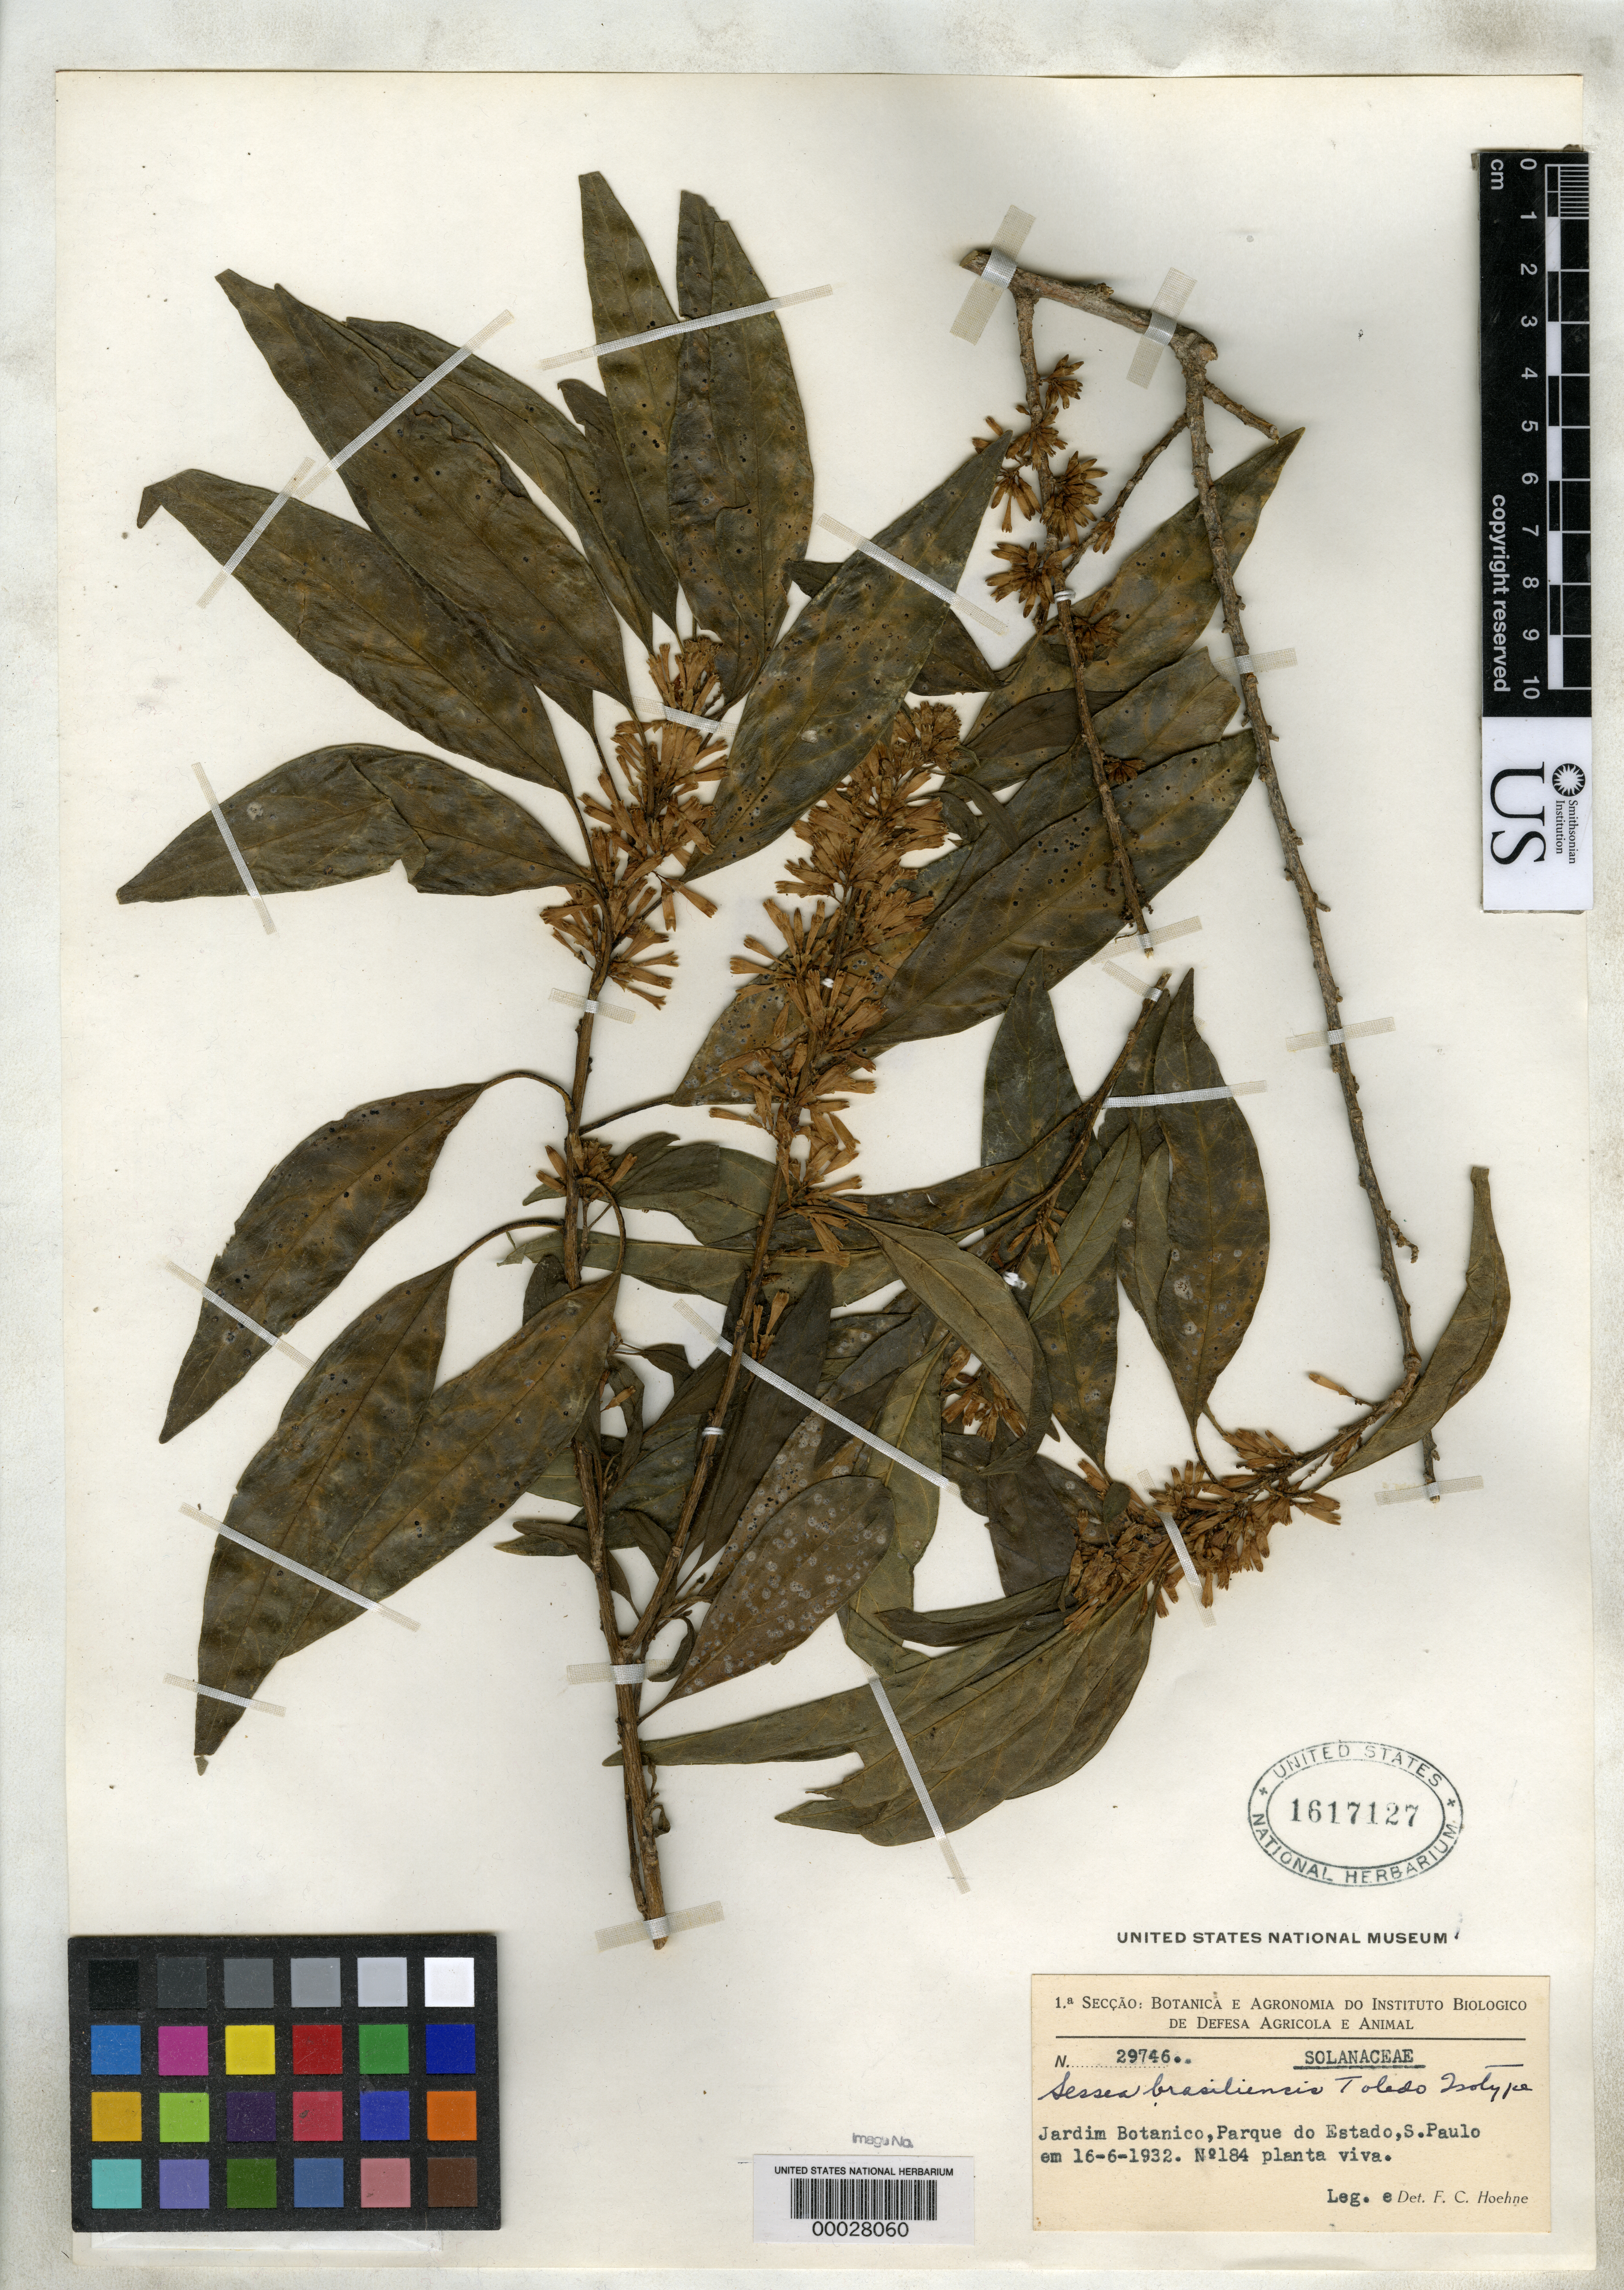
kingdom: Plantae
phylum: Tracheophyta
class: Magnoliopsida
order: Solanales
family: Solanaceae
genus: Sessea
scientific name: Sessea brasiliensis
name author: Toledo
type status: Isosyntype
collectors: F. C. Hoehne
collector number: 29746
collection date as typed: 16 Jun 1932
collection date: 1932-06-16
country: Brazil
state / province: São Paulo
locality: Jardim Botanico, Parque do Estado, S. Paulo.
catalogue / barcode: US 1617127